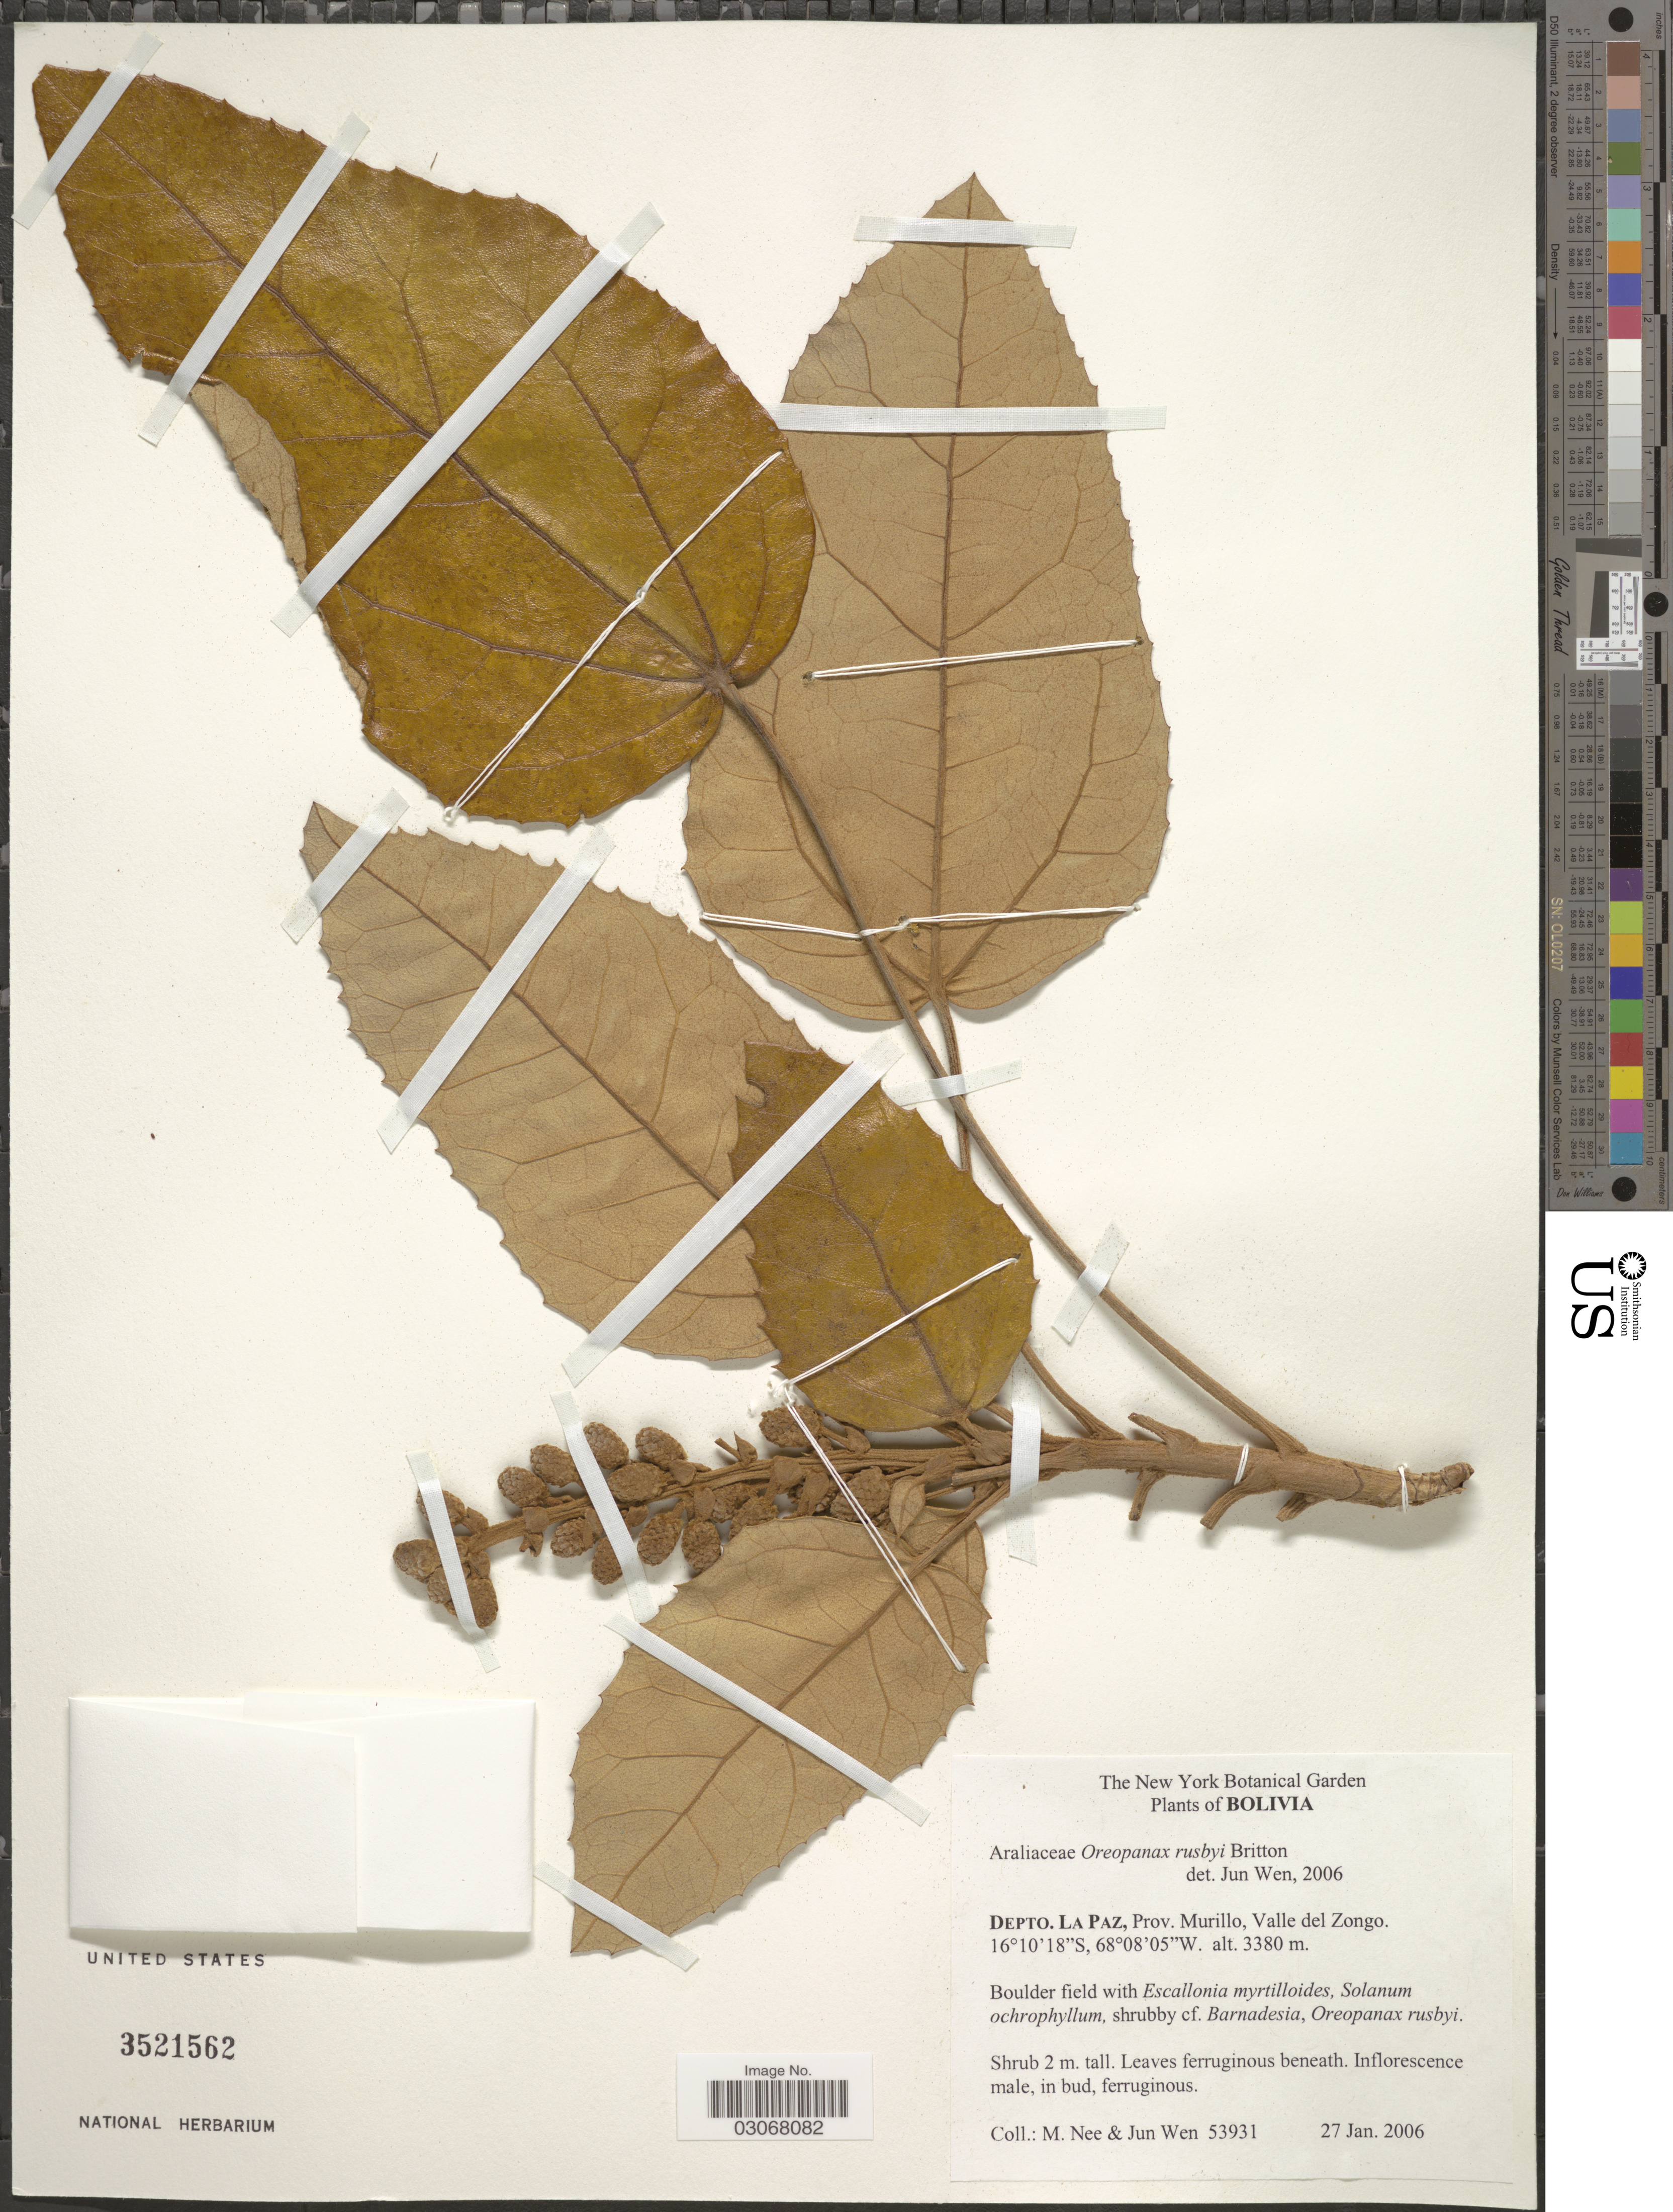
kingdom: Plantae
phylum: Tracheophyta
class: Magnoliopsida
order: Apiales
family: Araliaceae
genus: Oreopanax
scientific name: Oreopanax rusbyi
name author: Britton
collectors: M. Nee & J. Wen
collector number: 53931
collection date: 2006-01-27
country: Bolivia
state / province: La Paz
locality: Depto. La Paz, Prov. Murillo, Valle del Zongo.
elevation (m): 3380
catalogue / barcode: US 3521562